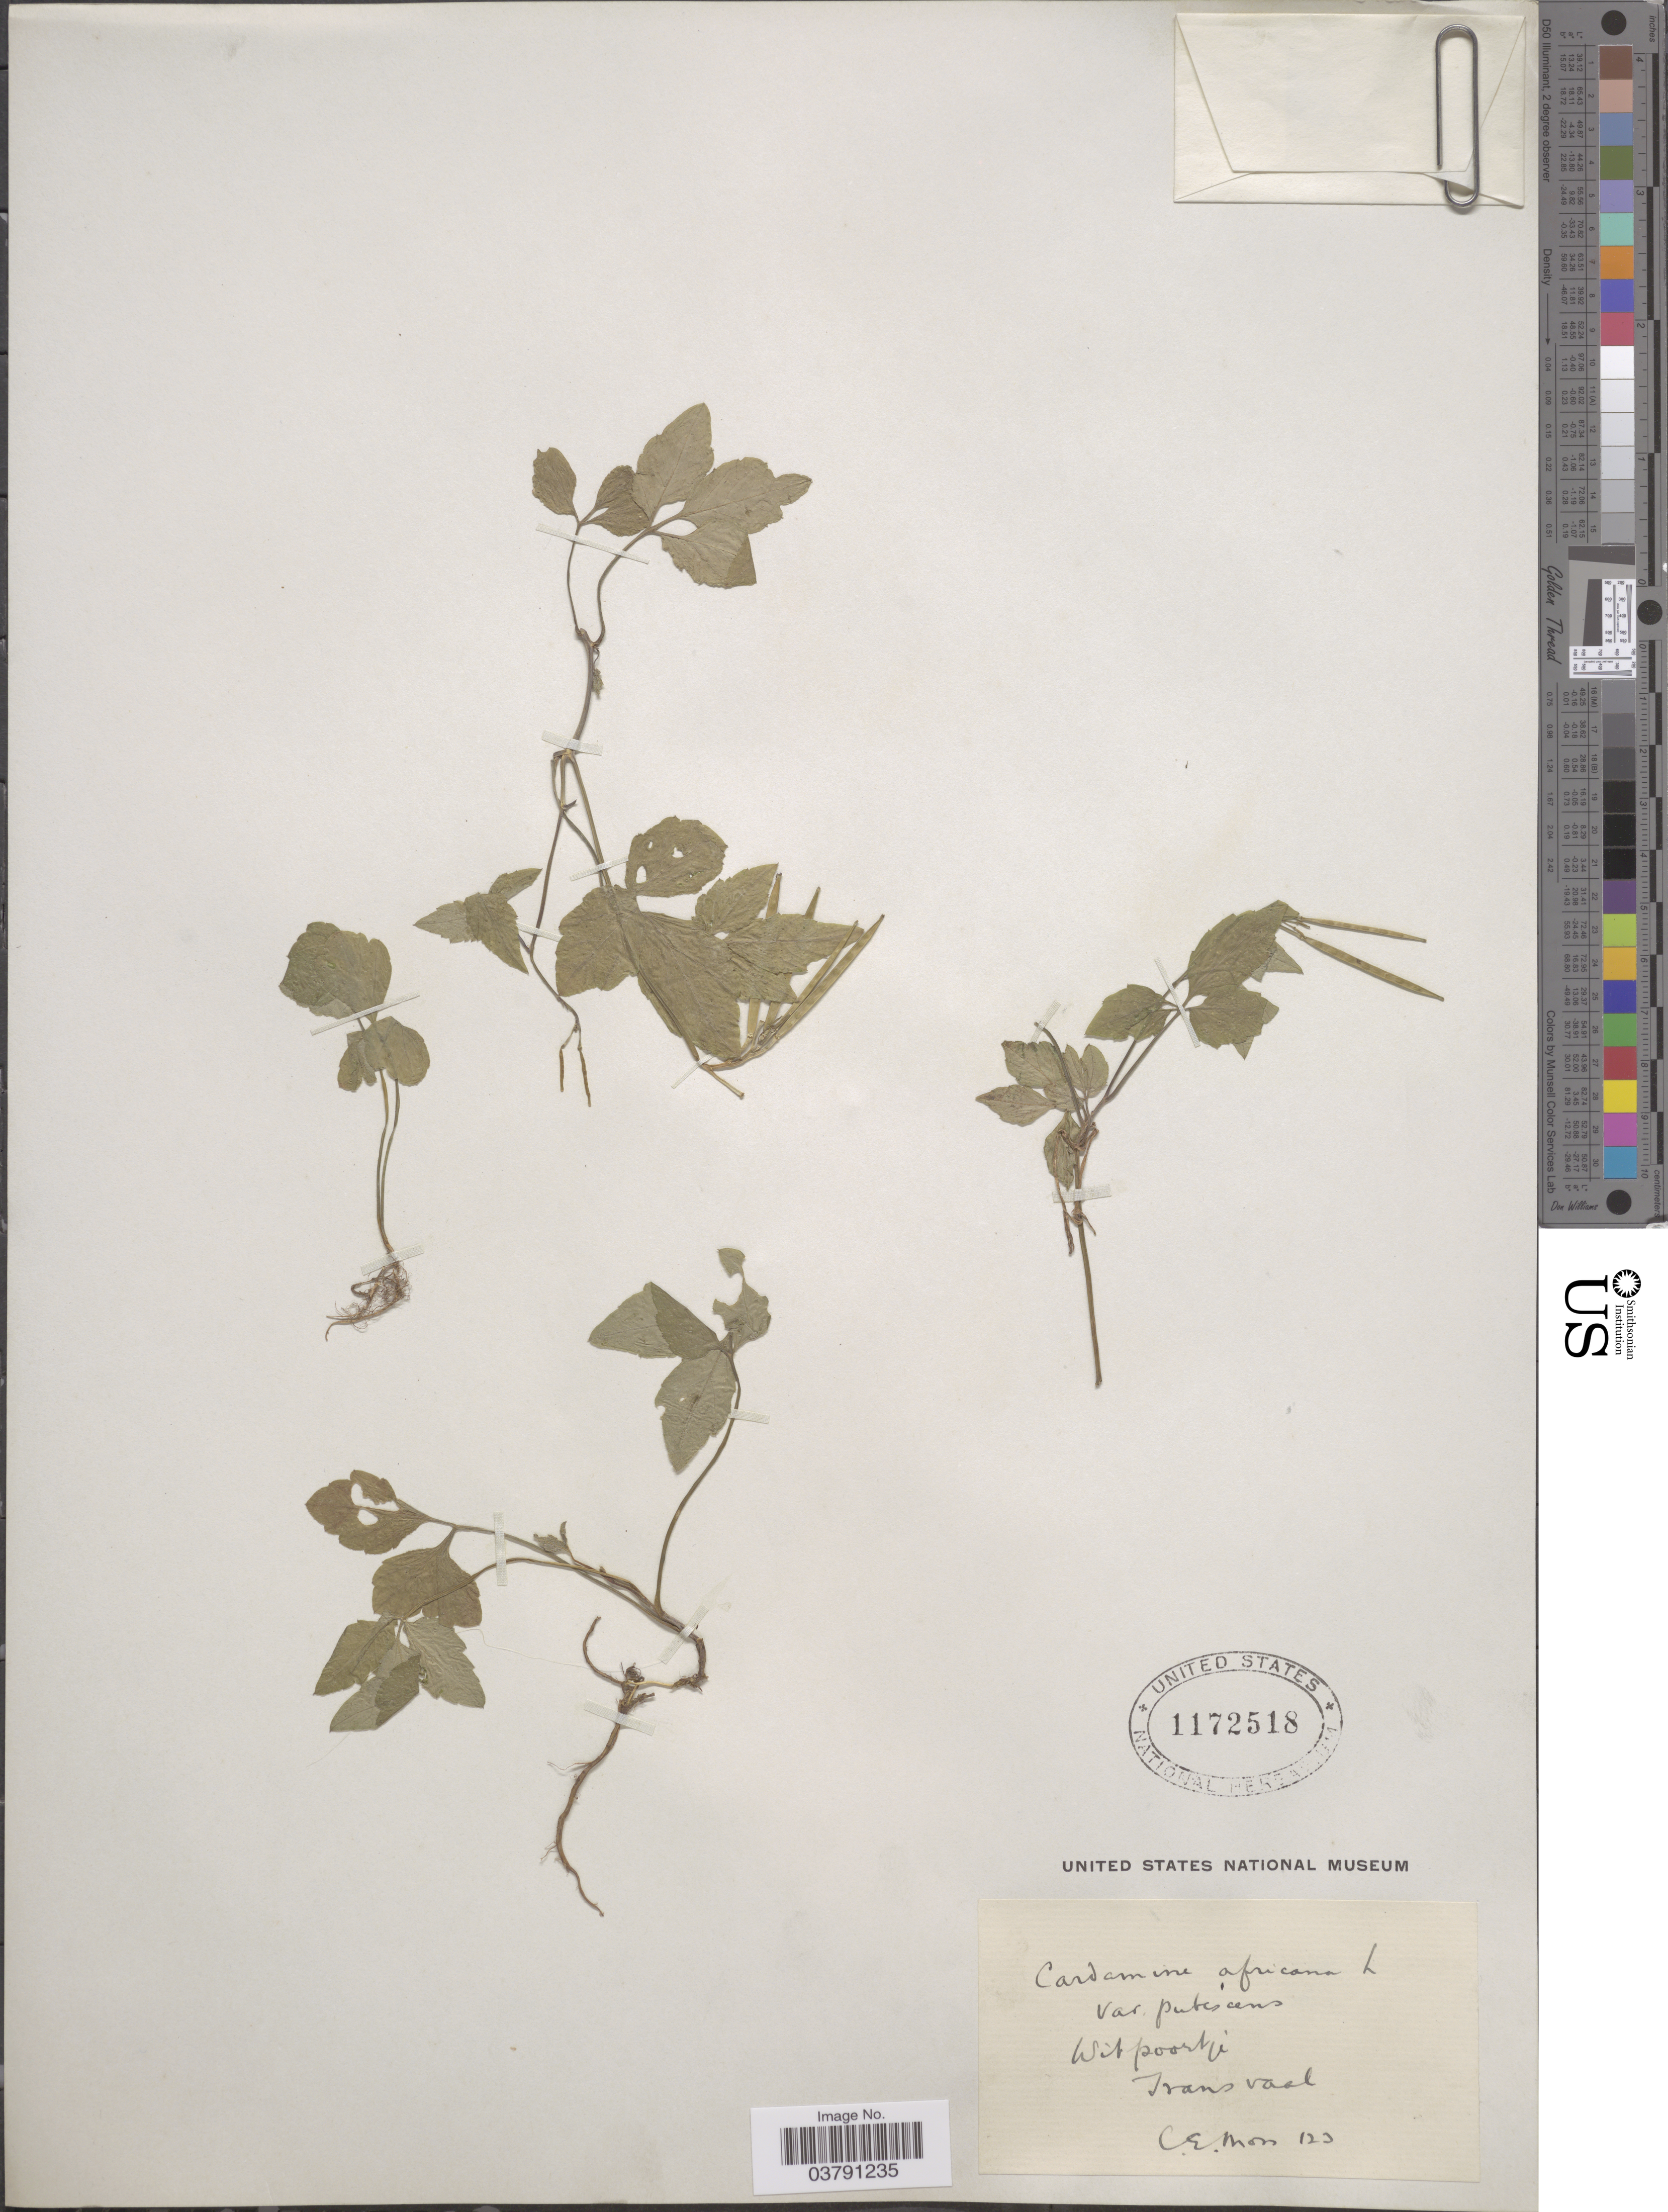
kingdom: Plantae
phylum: Tracheophyta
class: Magnoliopsida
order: Brassicales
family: Brassicaceae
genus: Cardamine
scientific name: Cardamine africana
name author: L.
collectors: C. E. Moss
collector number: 123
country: South Africa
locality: Witpoortje. Transvaal.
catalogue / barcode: US 1172518